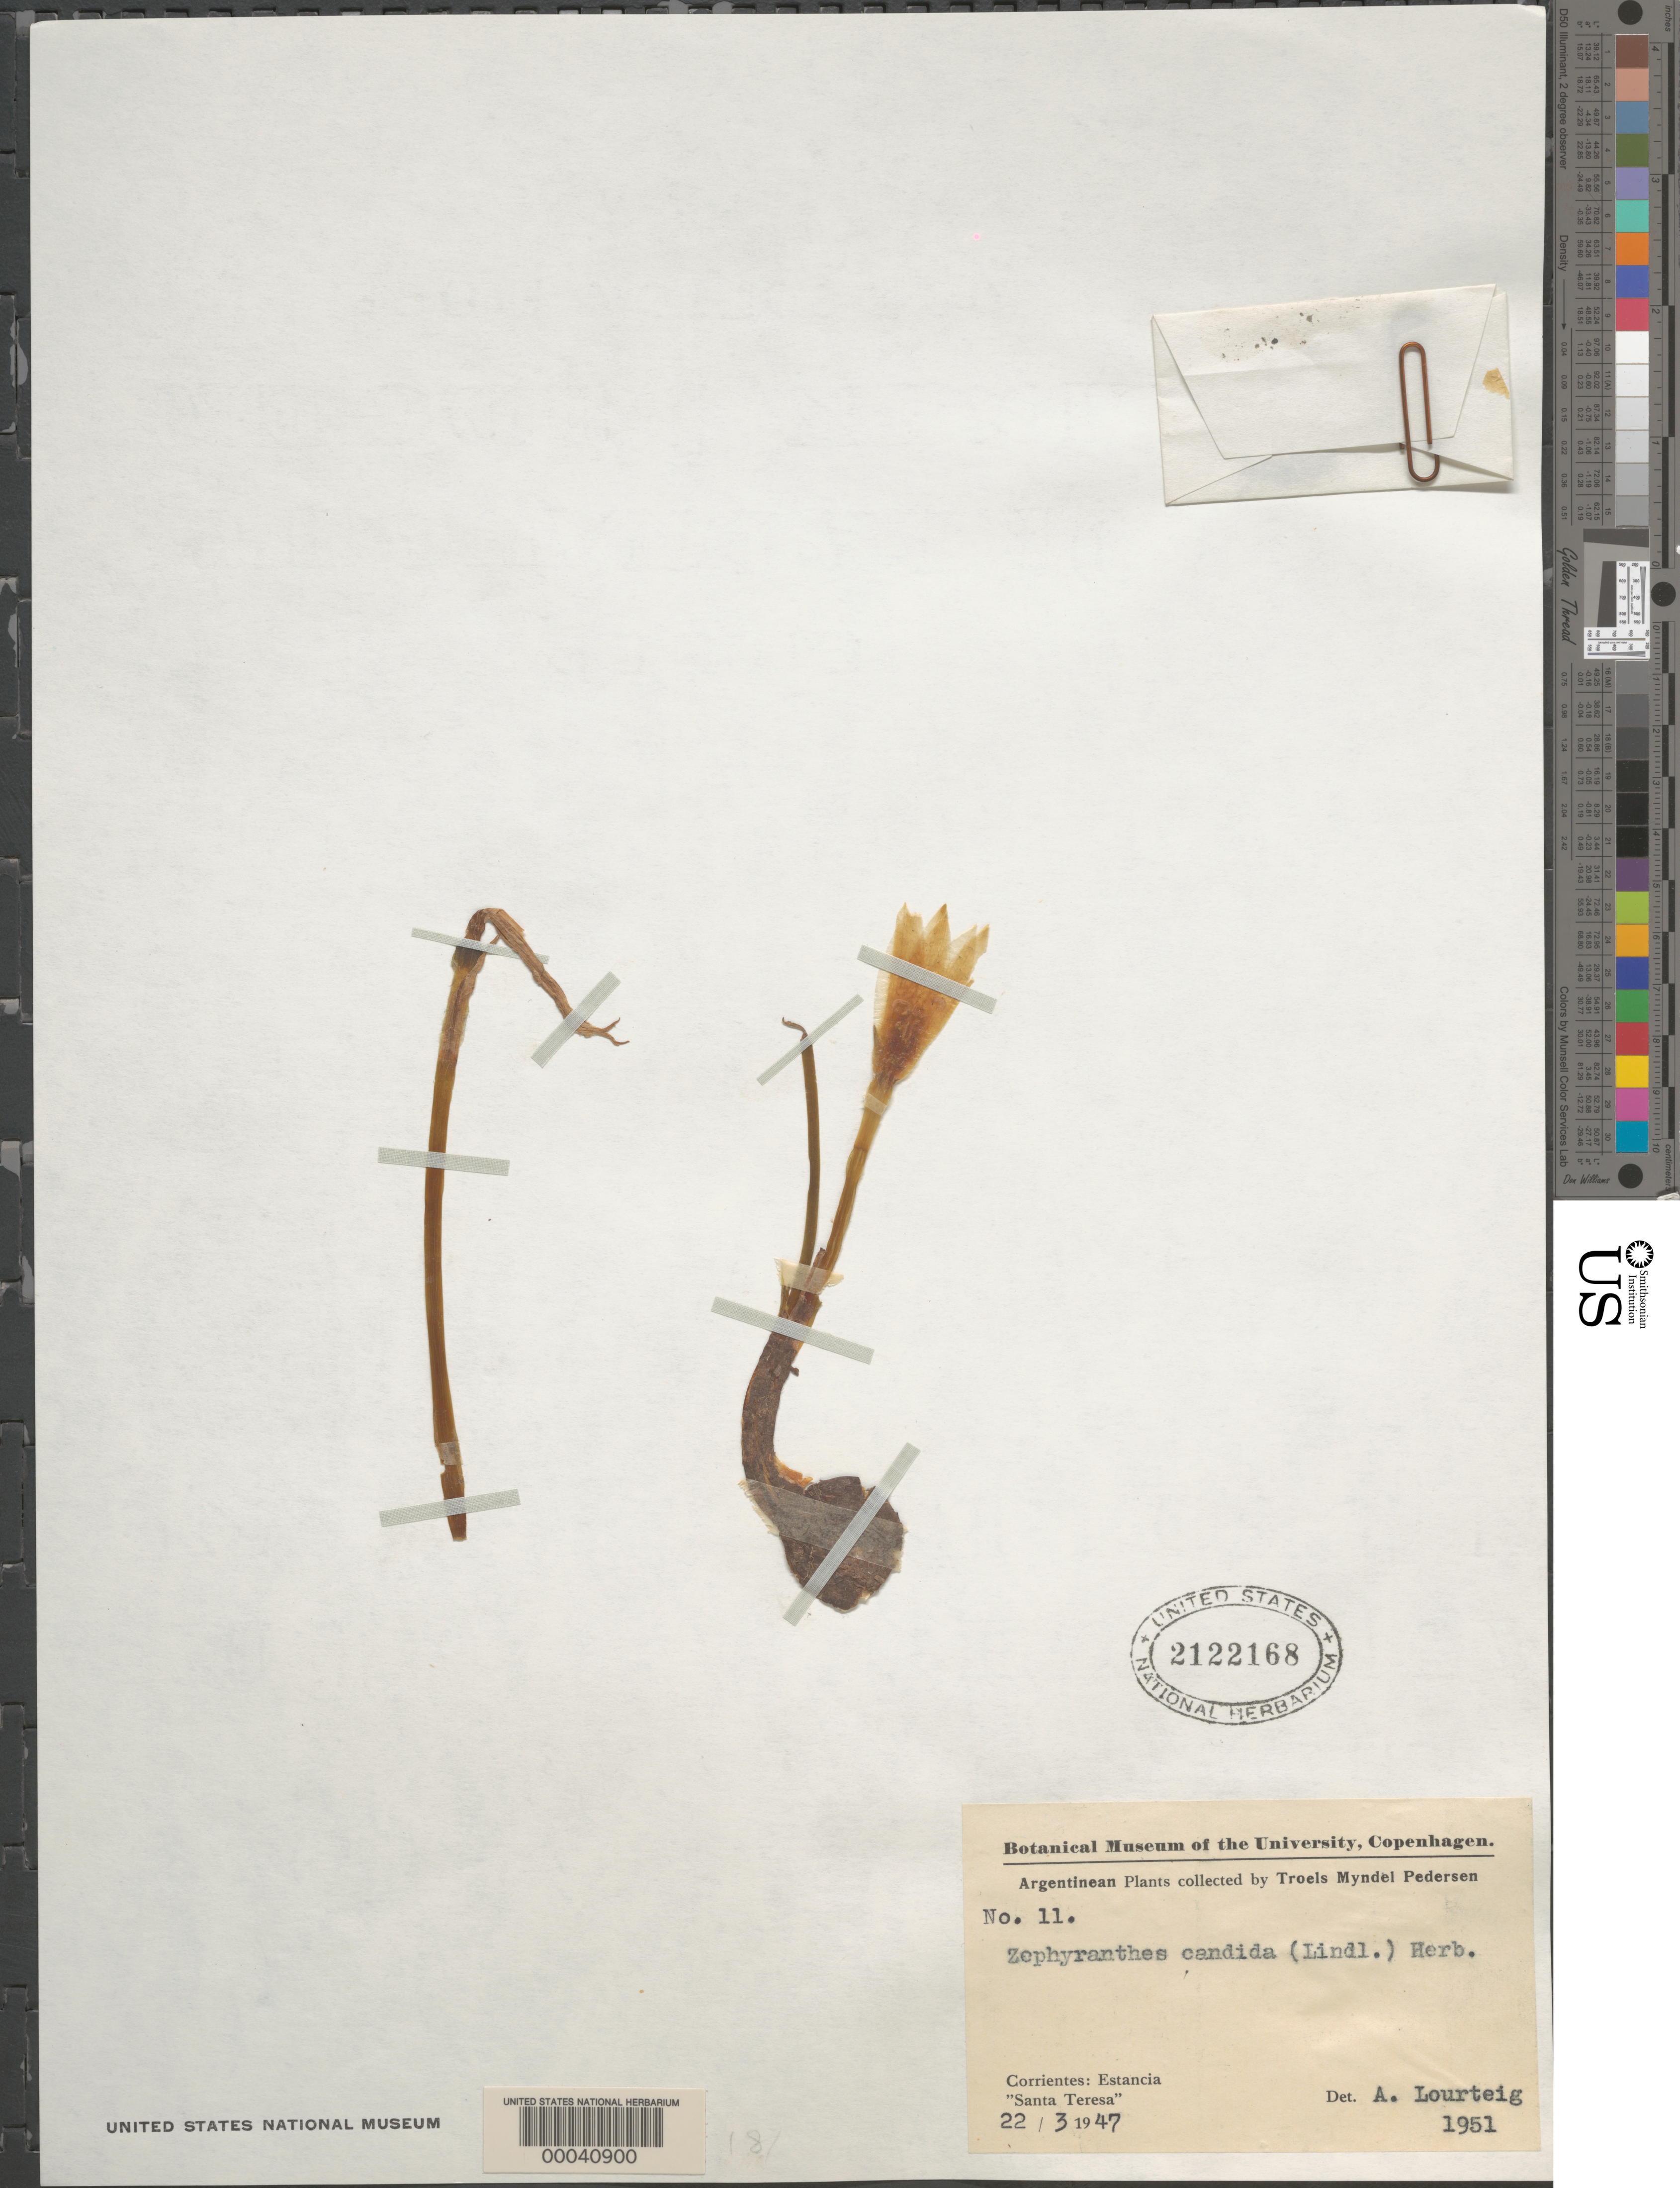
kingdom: Plantae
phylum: Tracheophyta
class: Liliopsida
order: Asparagales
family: Amaryllidaceae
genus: Zephyranthes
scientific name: Zephyranthes candida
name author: (Lindl.) Herb.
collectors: T. M. Pedersen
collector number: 11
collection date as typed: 22 Mar 1947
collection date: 1947-03-22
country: Argentina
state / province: Corrientes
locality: Estancia Santa Teresa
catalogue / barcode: US 2122168